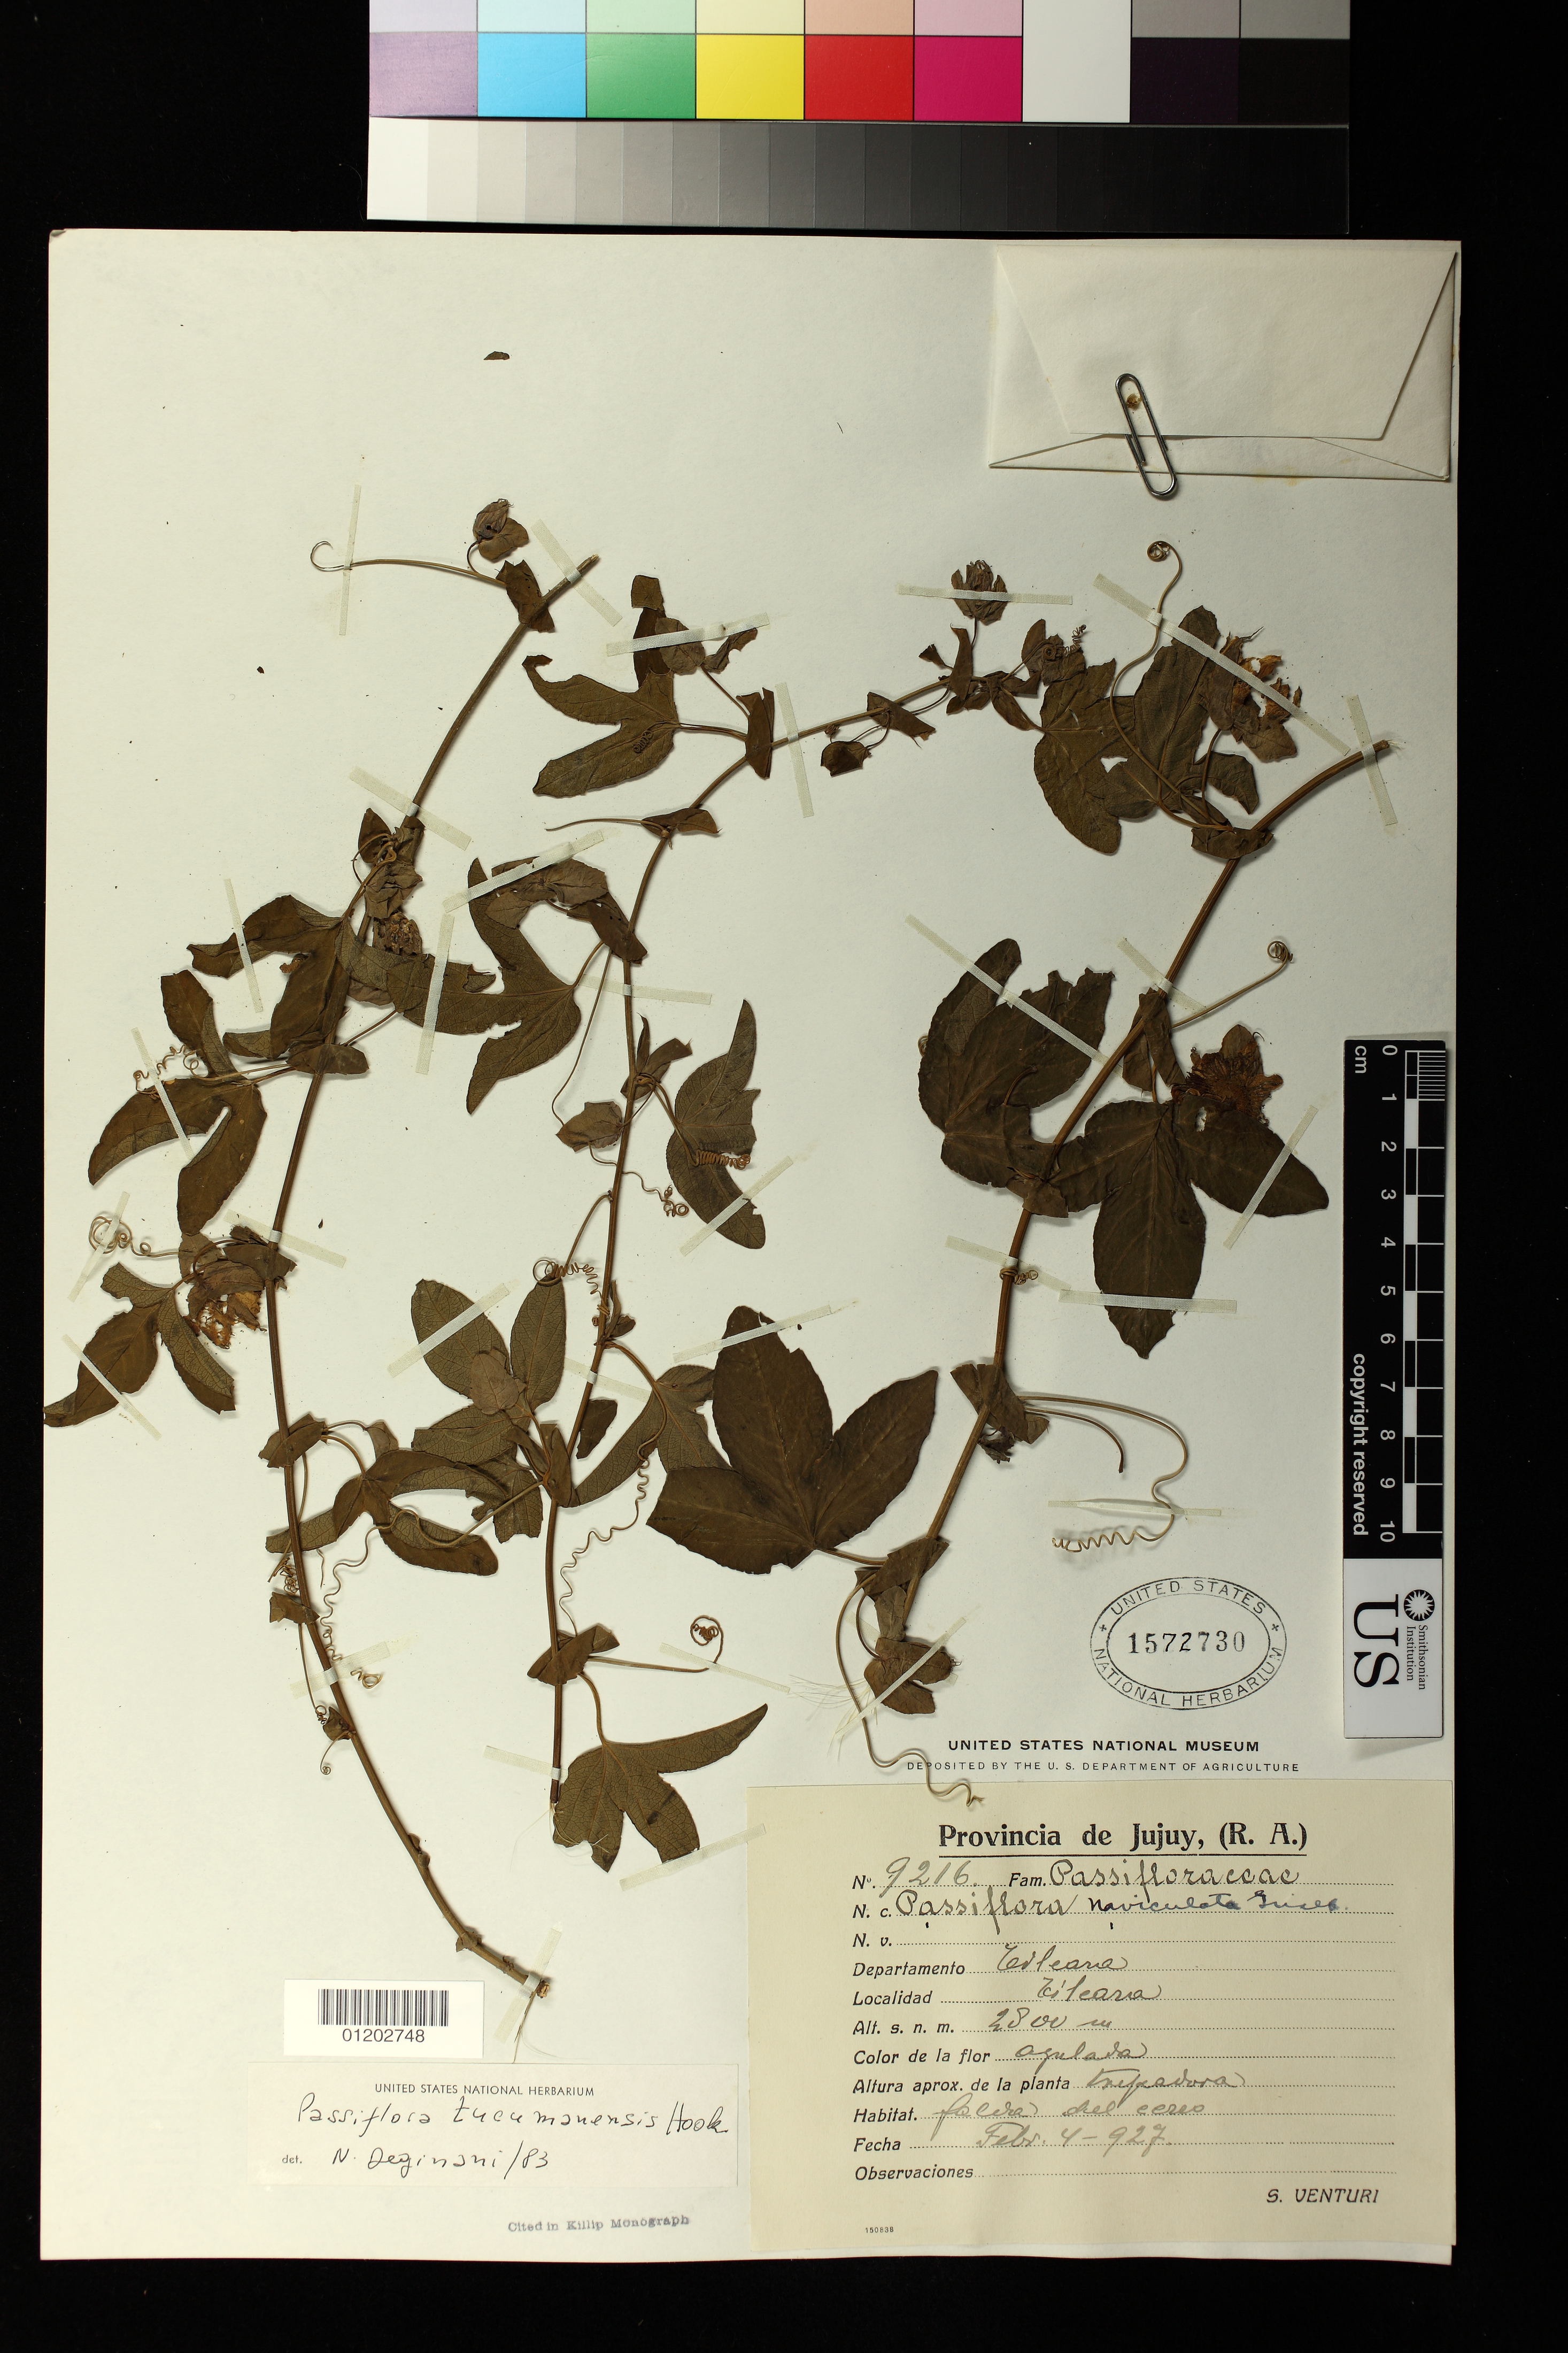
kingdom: Plantae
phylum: Tracheophyta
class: Magnoliopsida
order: Malpighiales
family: Passifloraceae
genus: Passiflora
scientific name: Passiflora naviculata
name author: Griseb.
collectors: S. Venturi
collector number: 9216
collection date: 1927-02-04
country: Argentina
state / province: Jujuy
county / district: Tilcara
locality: Tilcara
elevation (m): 2800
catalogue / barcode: US 1572730